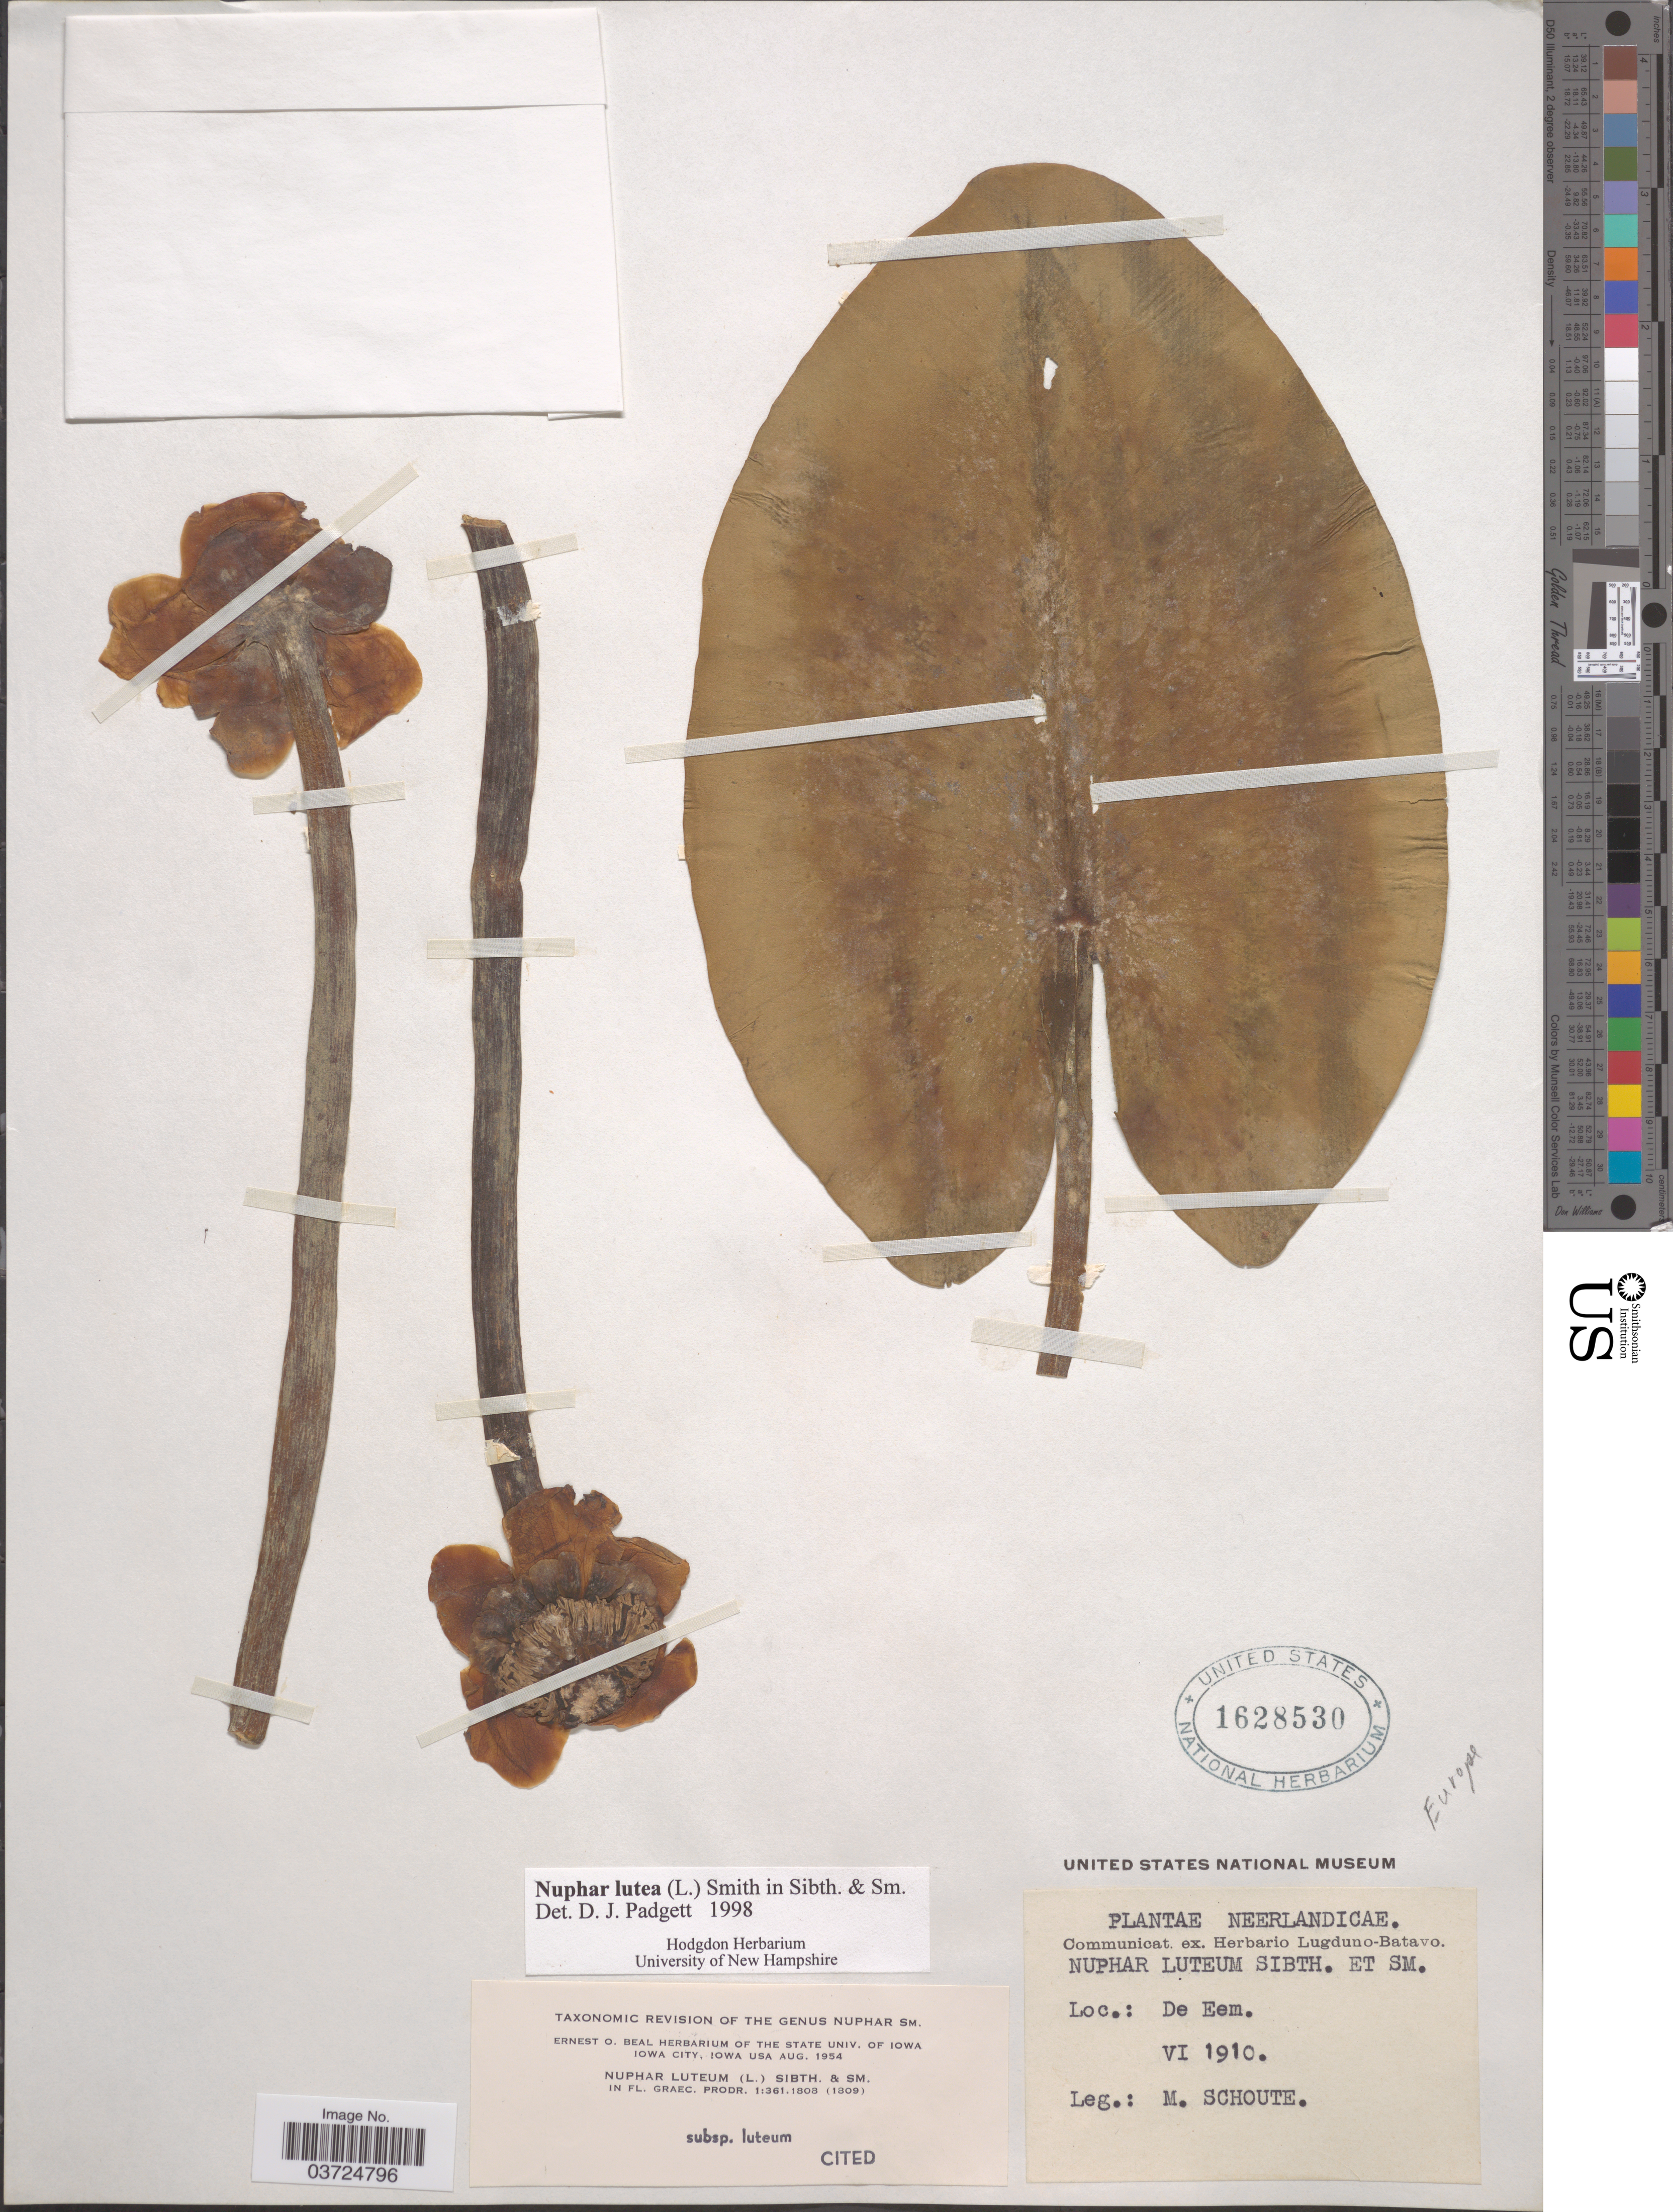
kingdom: Plantae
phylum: Tracheophyta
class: Magnoliopsida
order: Nymphaeales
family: Nymphaeaceae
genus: Nuphar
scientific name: Nuphar lutea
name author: (L.) Sm.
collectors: M. Schoute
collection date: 1910-06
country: Netherlands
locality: Neerlandicae. De Eem. Europe.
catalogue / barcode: US 1628530